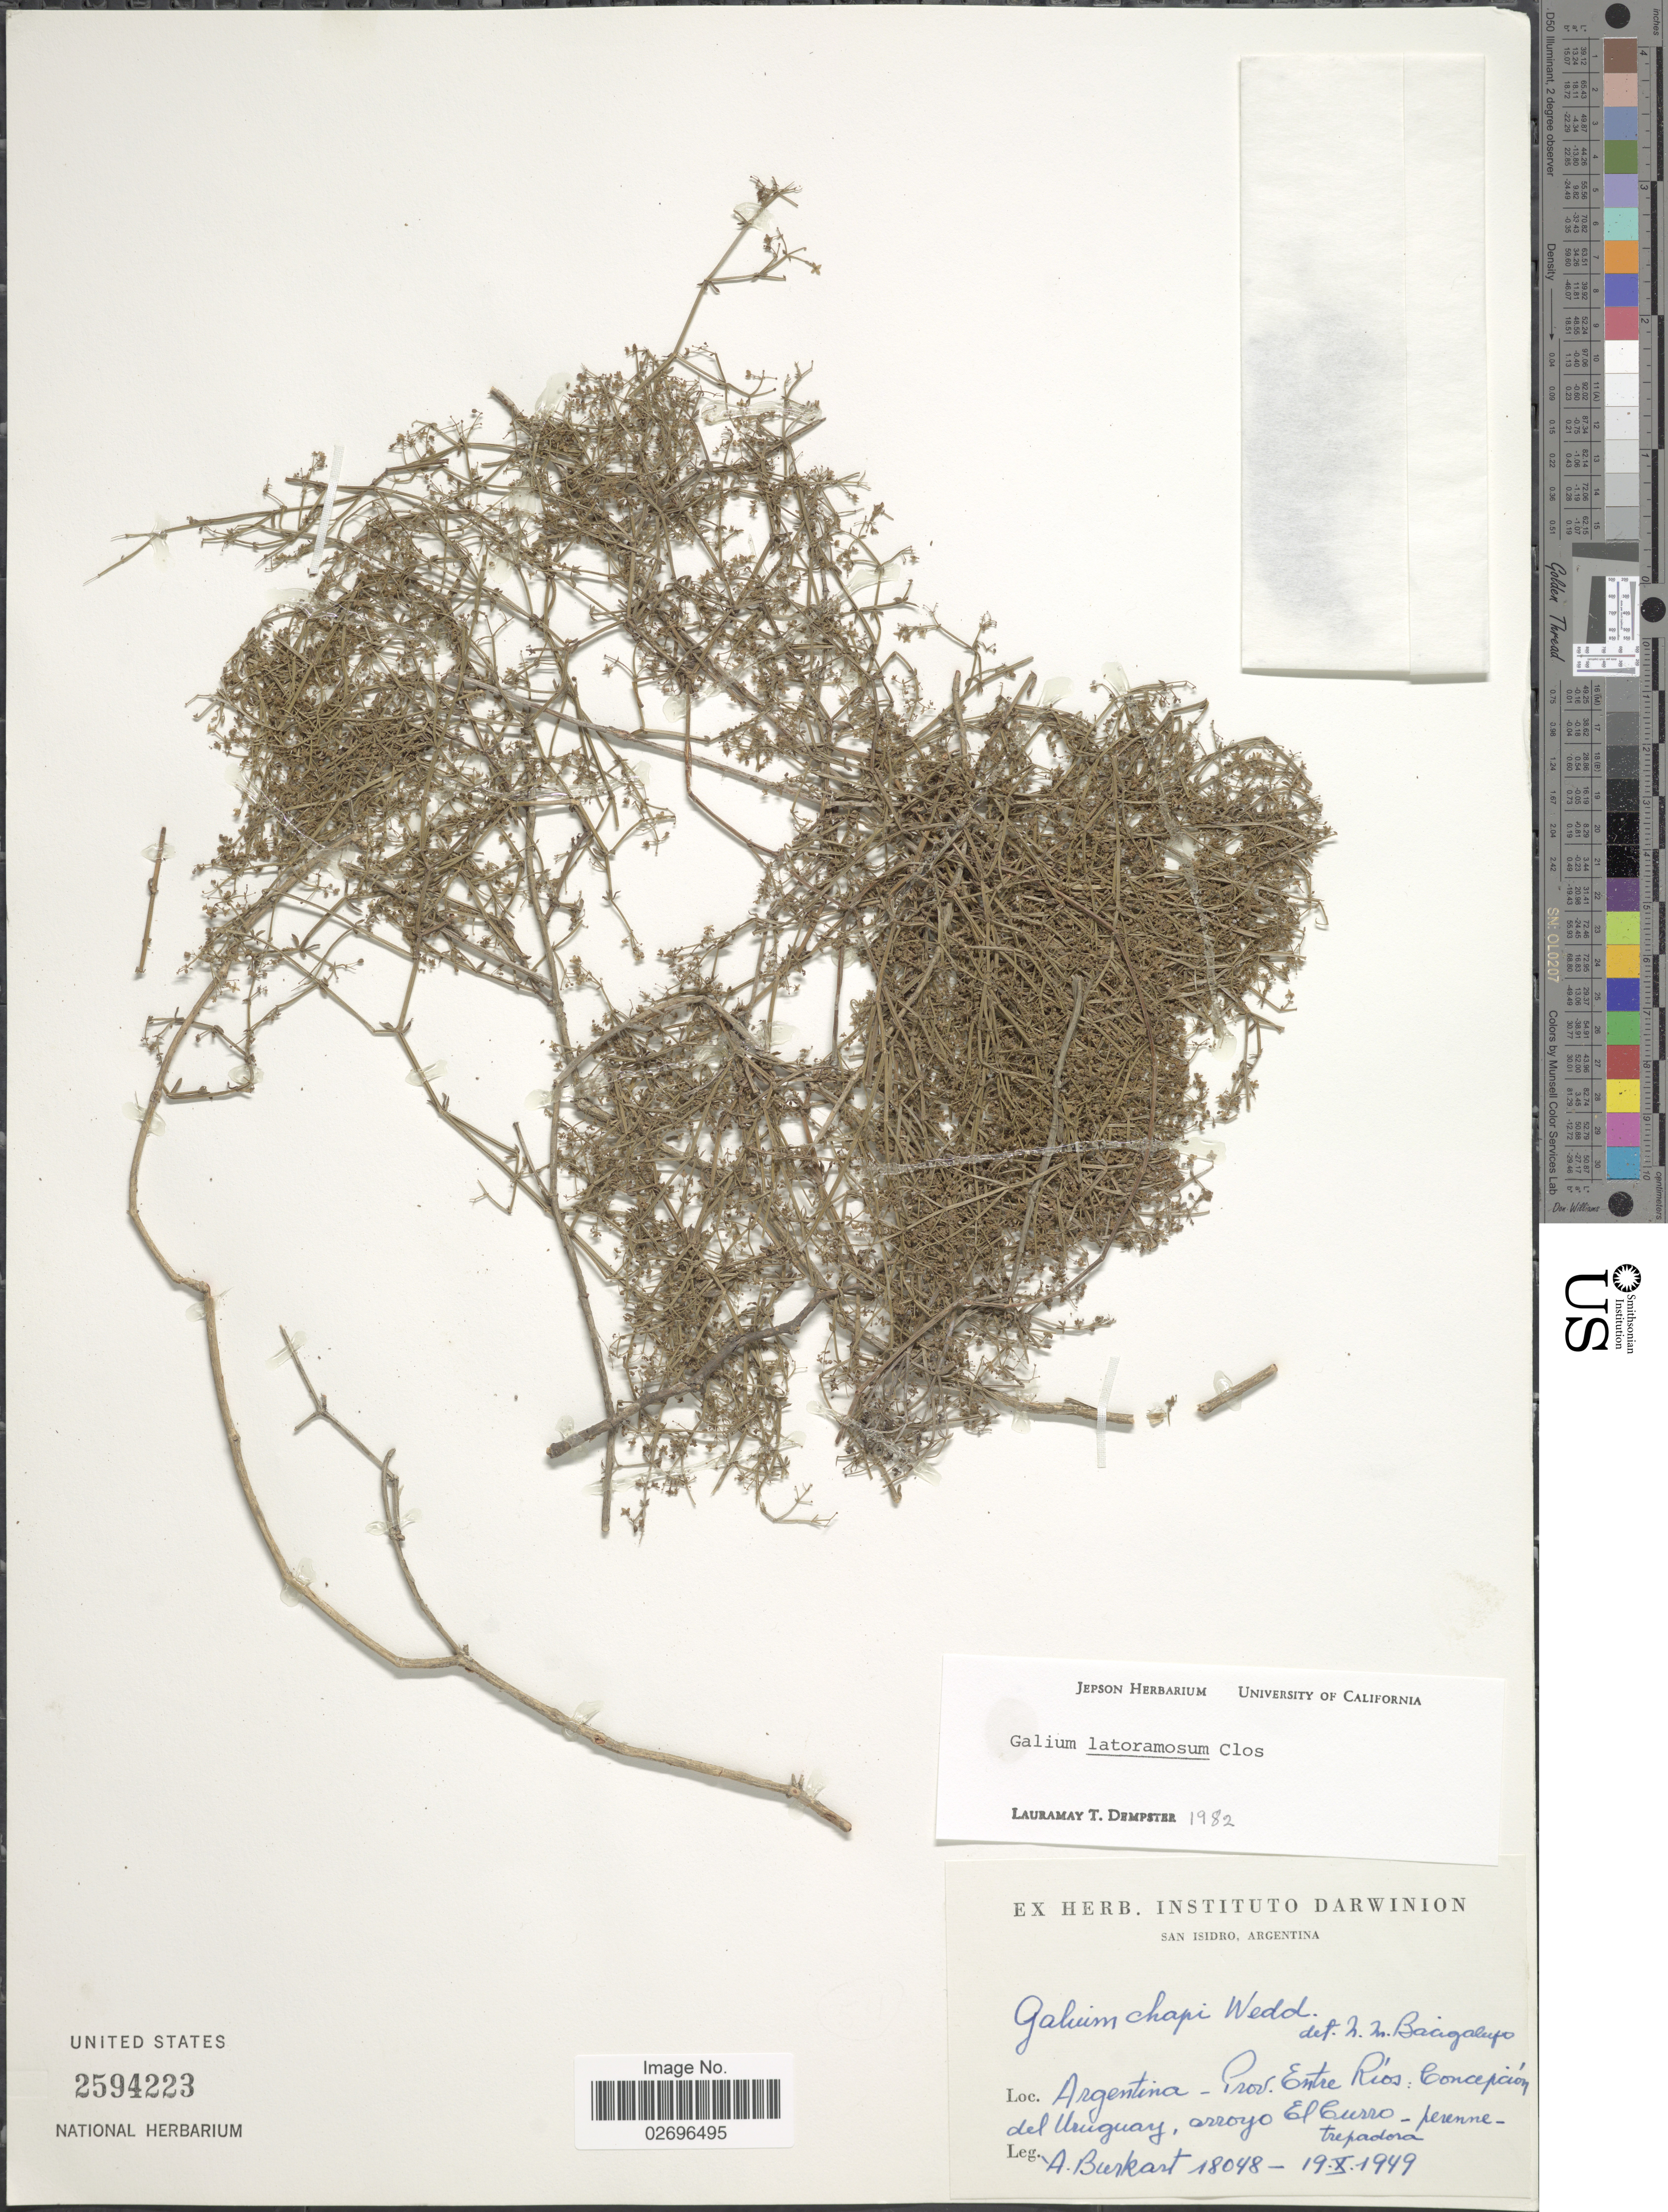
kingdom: Plantae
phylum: Tracheophyta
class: Magnoliopsida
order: Gentianales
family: Rubiaceae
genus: Galium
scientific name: Galium latoramosum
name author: Clos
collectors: A. E. Burkart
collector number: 18048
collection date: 1949-10-19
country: Argentina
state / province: Entre Rios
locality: Concepción del Uruguay, arroyo El Curro - perenne - trepadora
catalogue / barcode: US 2594223